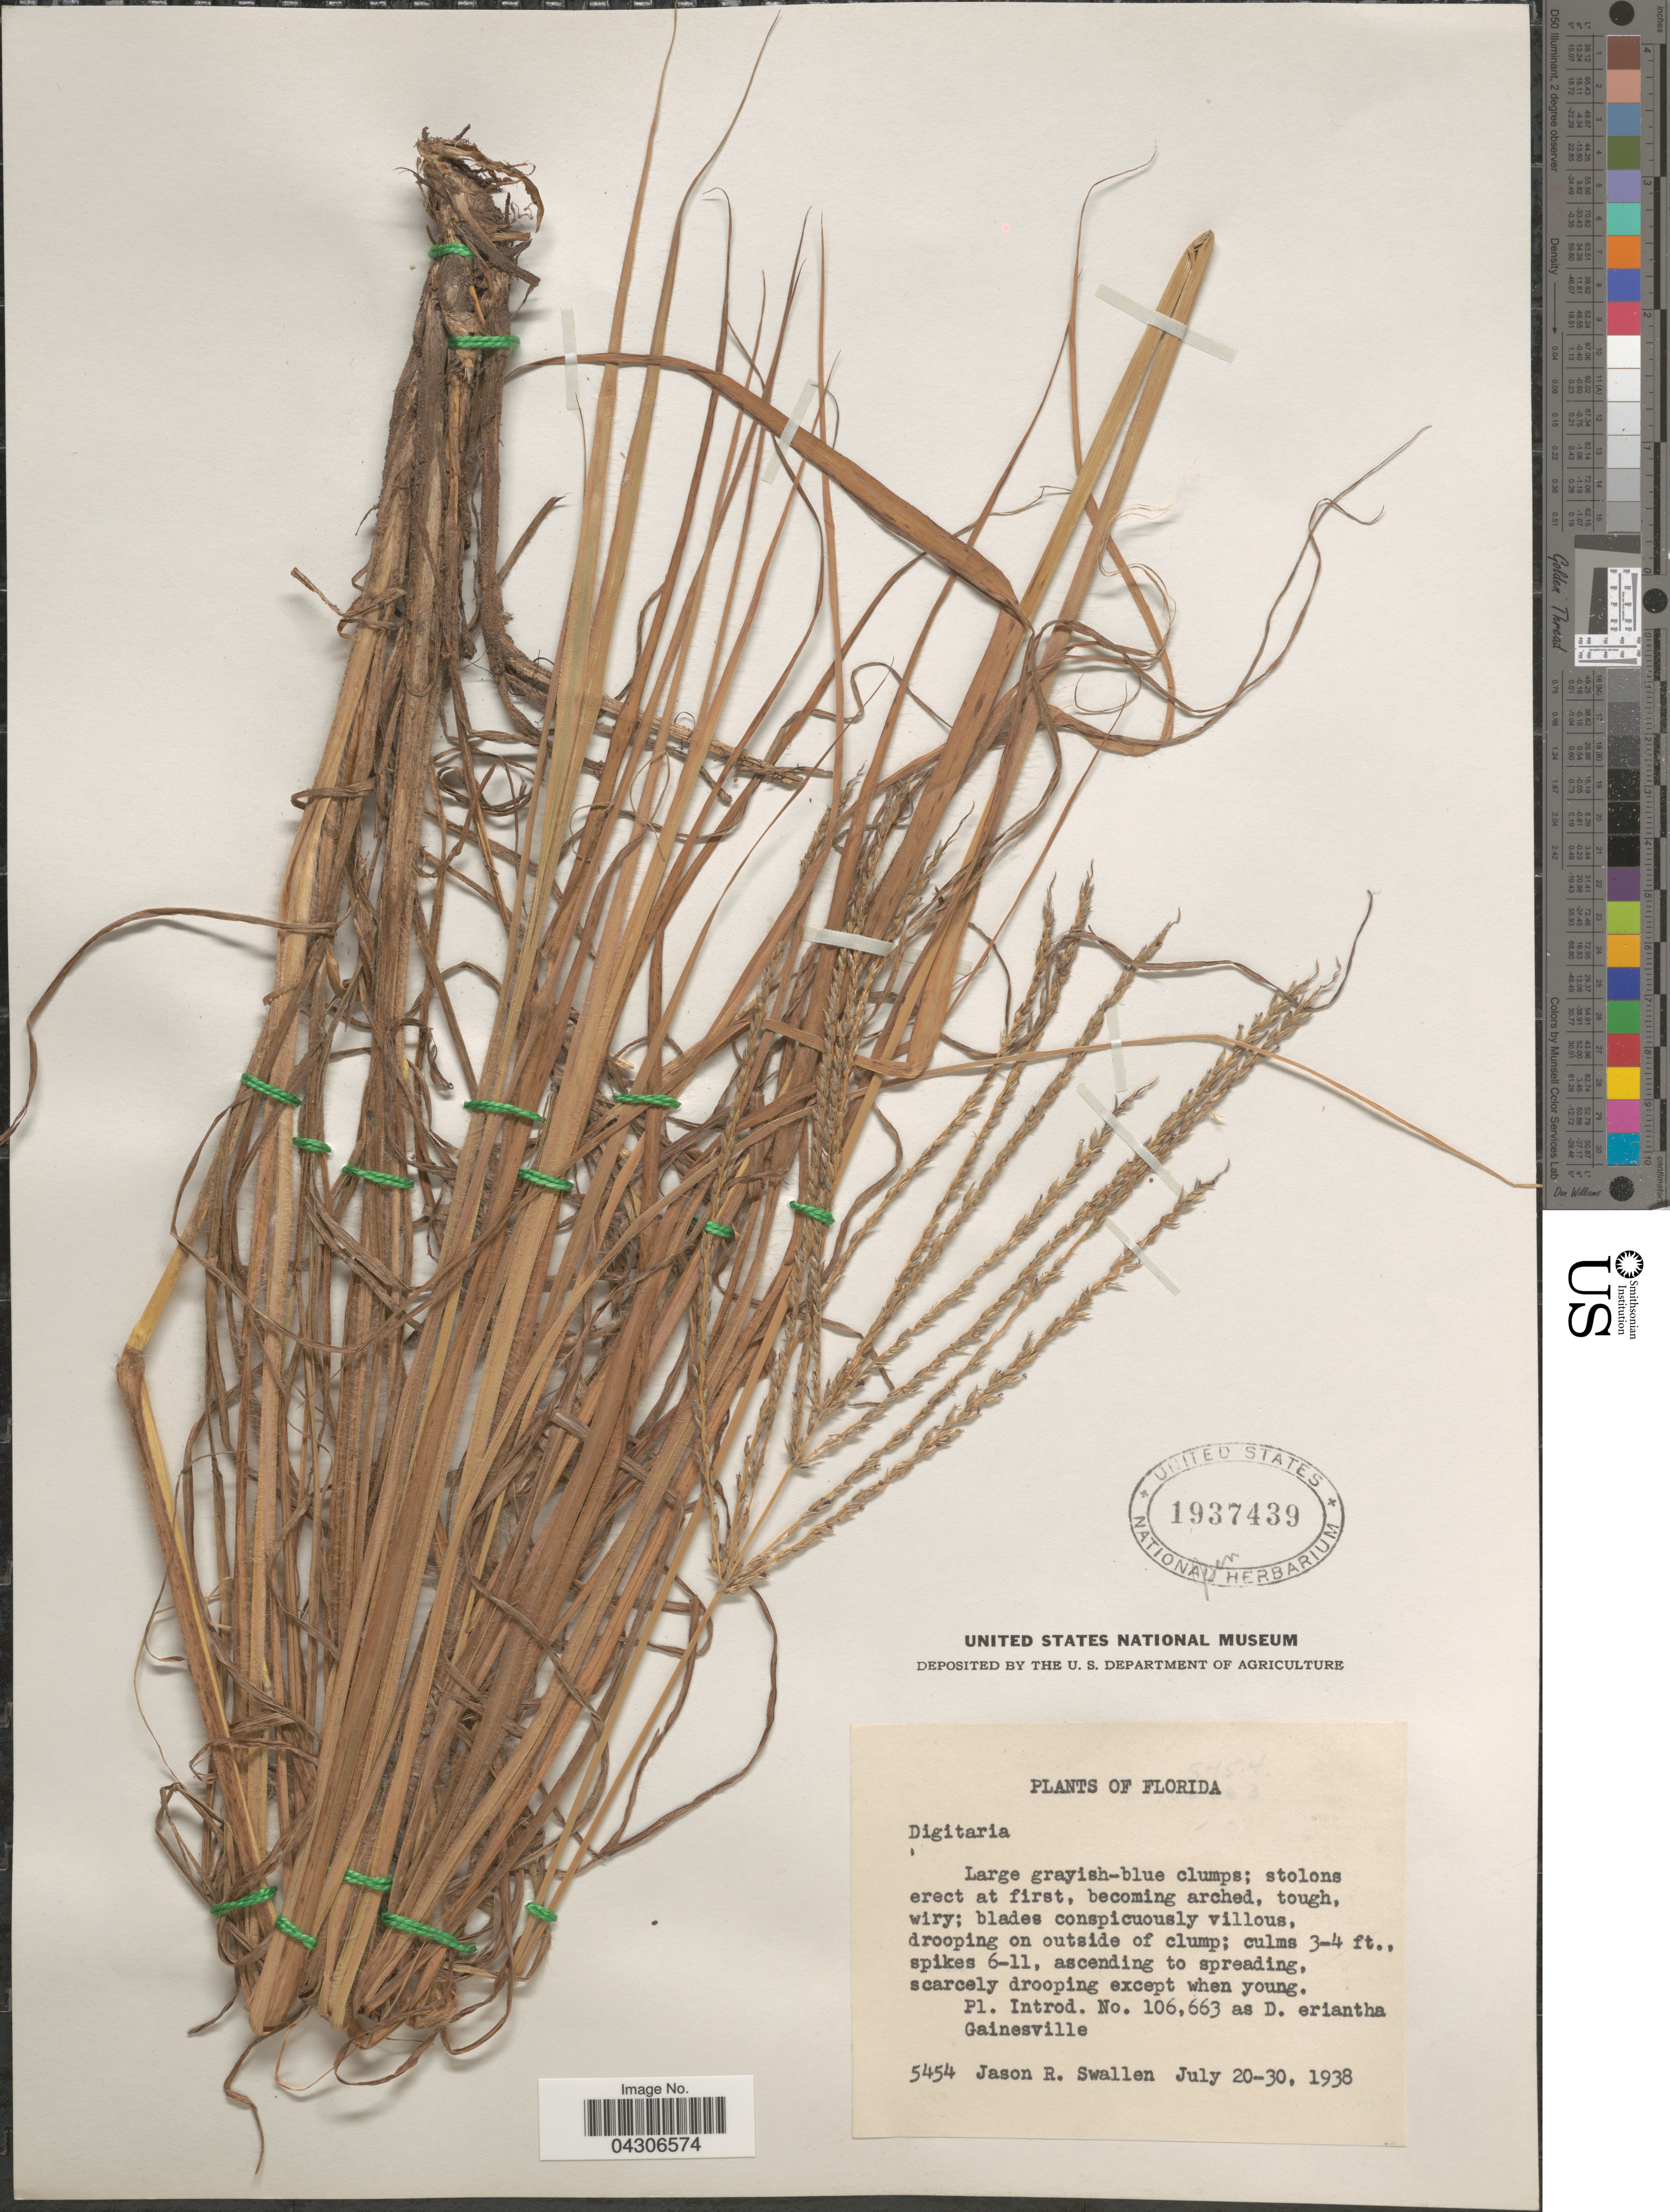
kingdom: Plantae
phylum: Tracheophyta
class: Liliopsida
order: Poales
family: Poaceae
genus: Digitaria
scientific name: Digitaria sp.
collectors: J. R. Swallen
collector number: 5454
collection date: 1938-07-20/1938-07-30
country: United States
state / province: Florida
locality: Gainesville.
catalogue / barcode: US 1937439